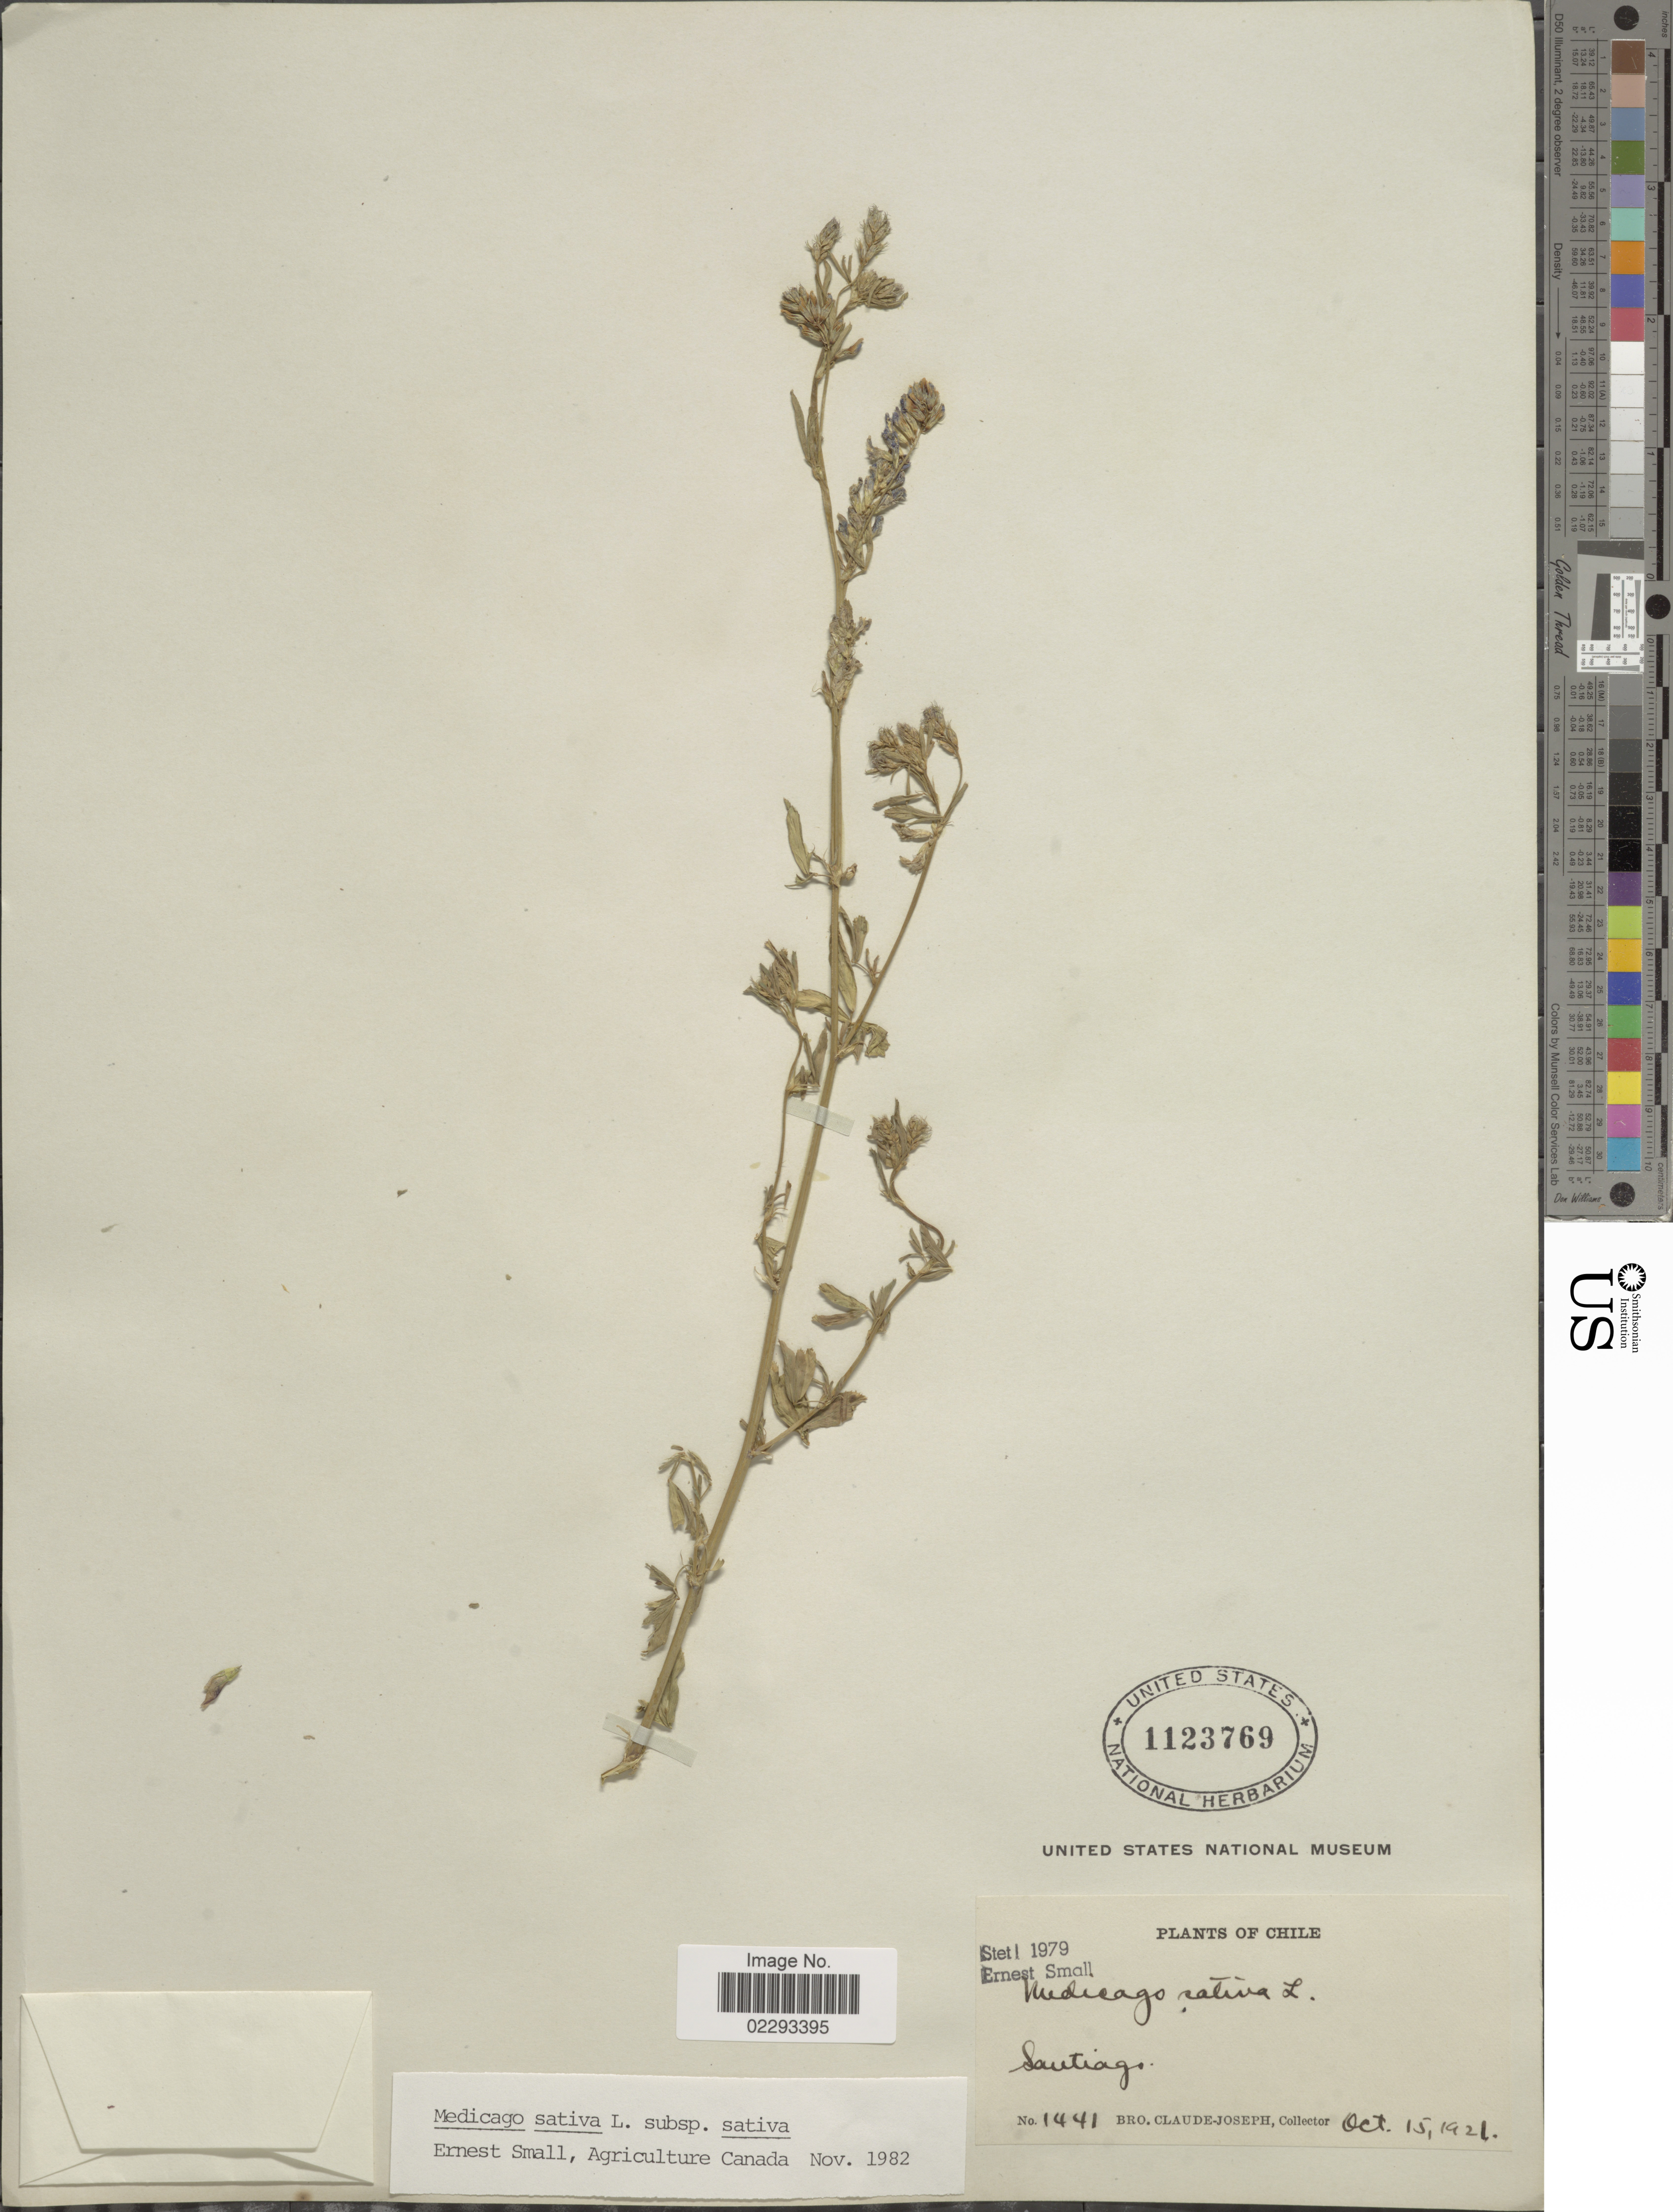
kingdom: Plantae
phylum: Tracheophyta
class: Magnoliopsida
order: Fabales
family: Fabaceae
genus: Medicago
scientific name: Medicago sativa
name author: L.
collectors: Bro. Claude-Joseph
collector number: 1441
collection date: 1921-10-15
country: Chile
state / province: Región Metropolitana (RM)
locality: Santiago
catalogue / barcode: US 1123769